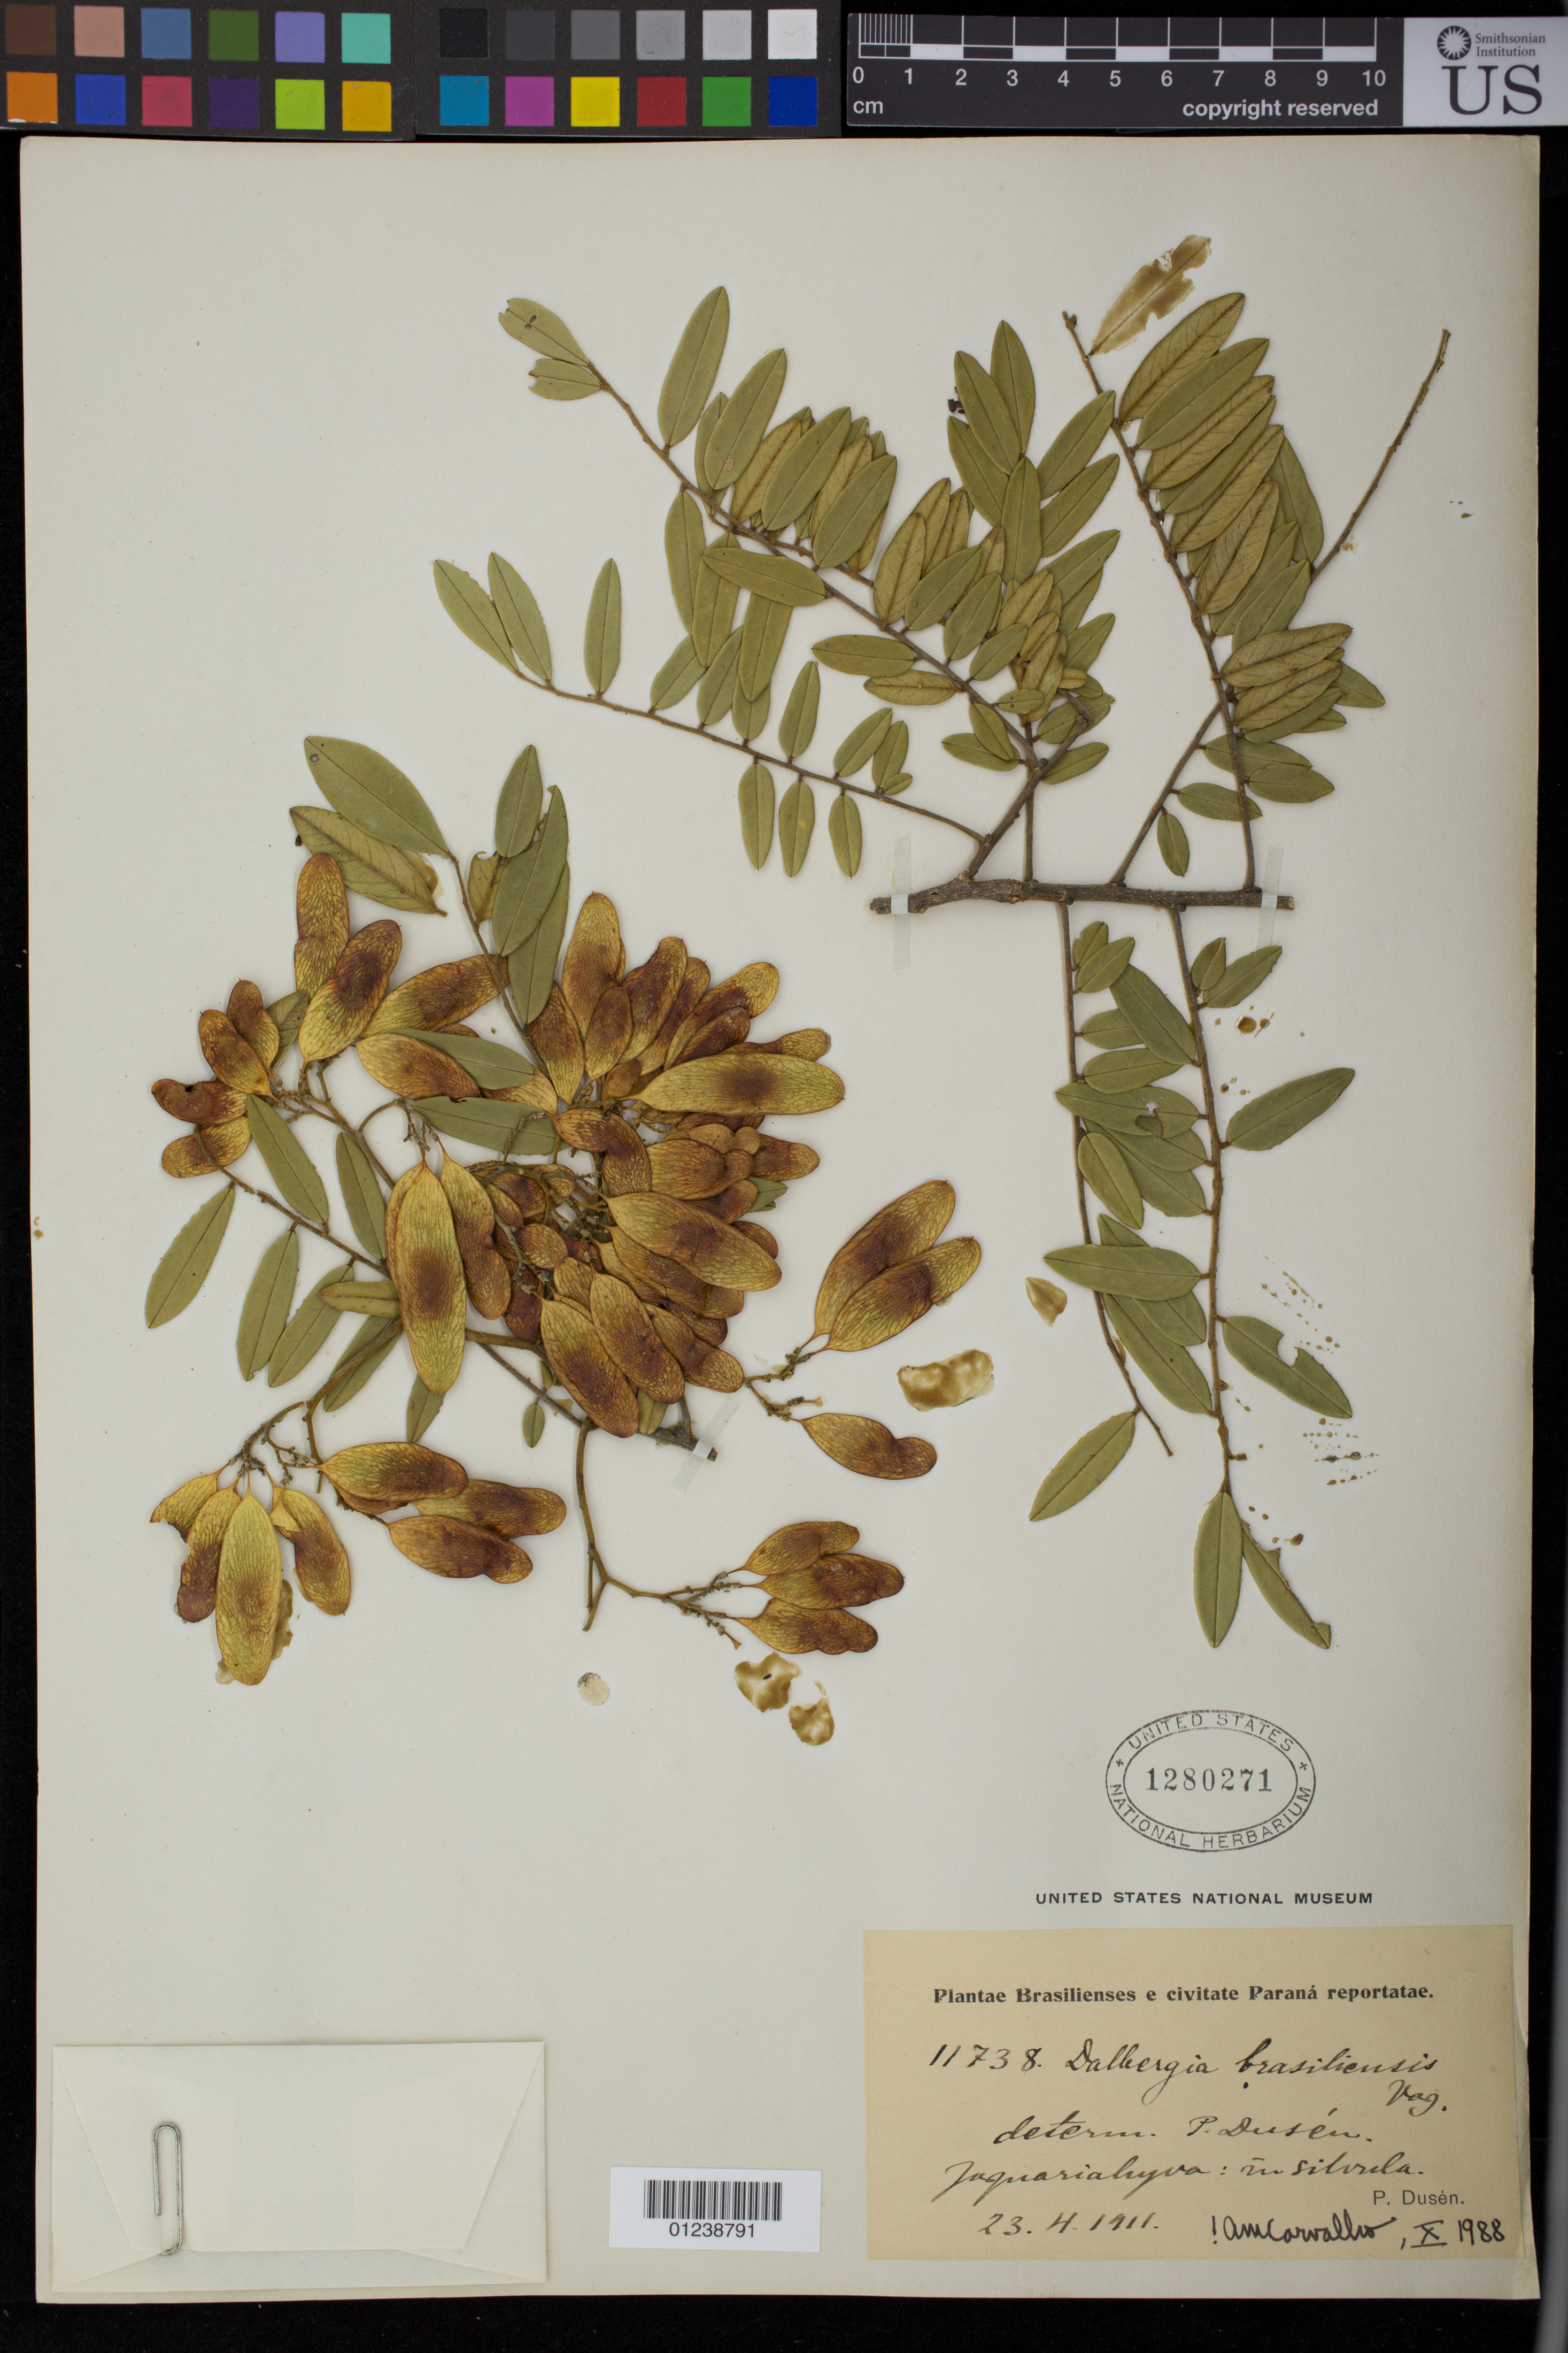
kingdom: Plantae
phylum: Tracheophyta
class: Magnoliopsida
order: Fabales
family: Fabaceae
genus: Dalbergia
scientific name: Dalbergia brasiliensis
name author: Vogel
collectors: P. Dusén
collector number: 11738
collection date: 1911-04-23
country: Brazil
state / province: Paraná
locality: Jaguariaíva in silvula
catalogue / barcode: US 1280271